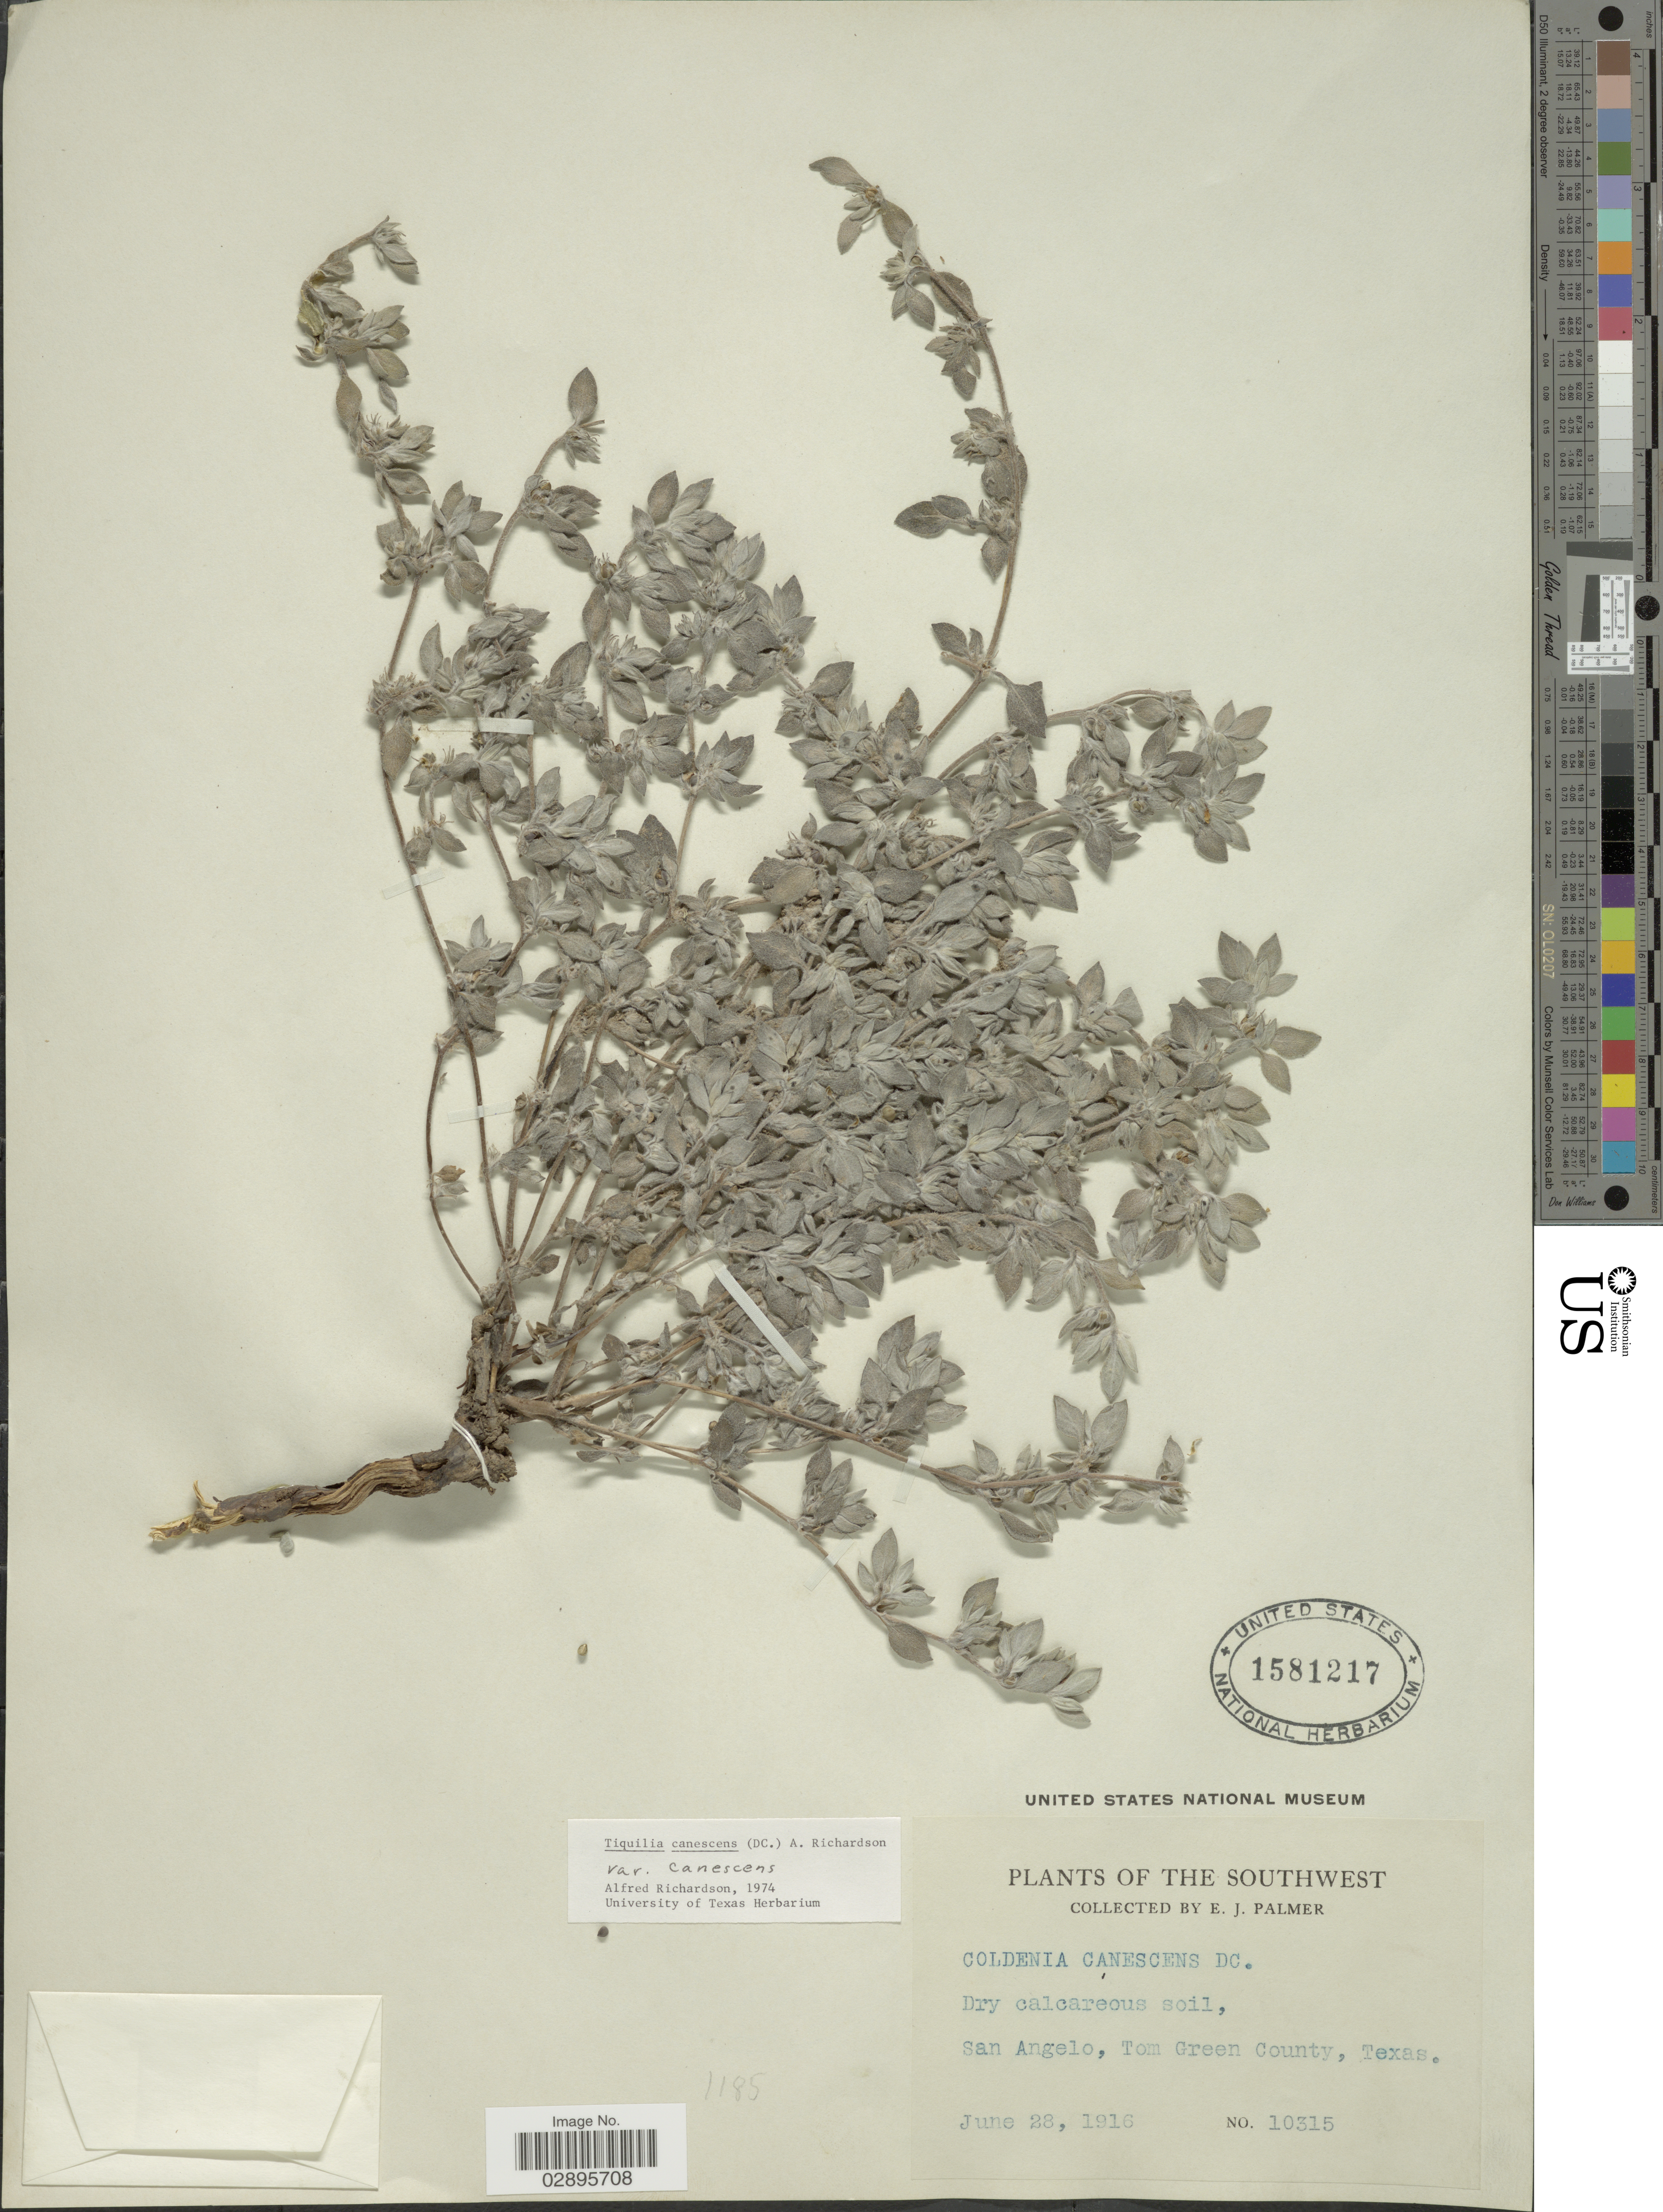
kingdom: Plantae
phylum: Tracheophyta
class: Magnoliopsida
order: Boraginales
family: Ehretiaceae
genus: Tiquilia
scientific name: Tiquilia canescens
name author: (DC.) A.T. Richardson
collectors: E. J. Palmer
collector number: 10315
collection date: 1916-06-28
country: United States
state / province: Texas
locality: Southwest. San Angelo, Tom Green County.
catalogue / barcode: US 1581217